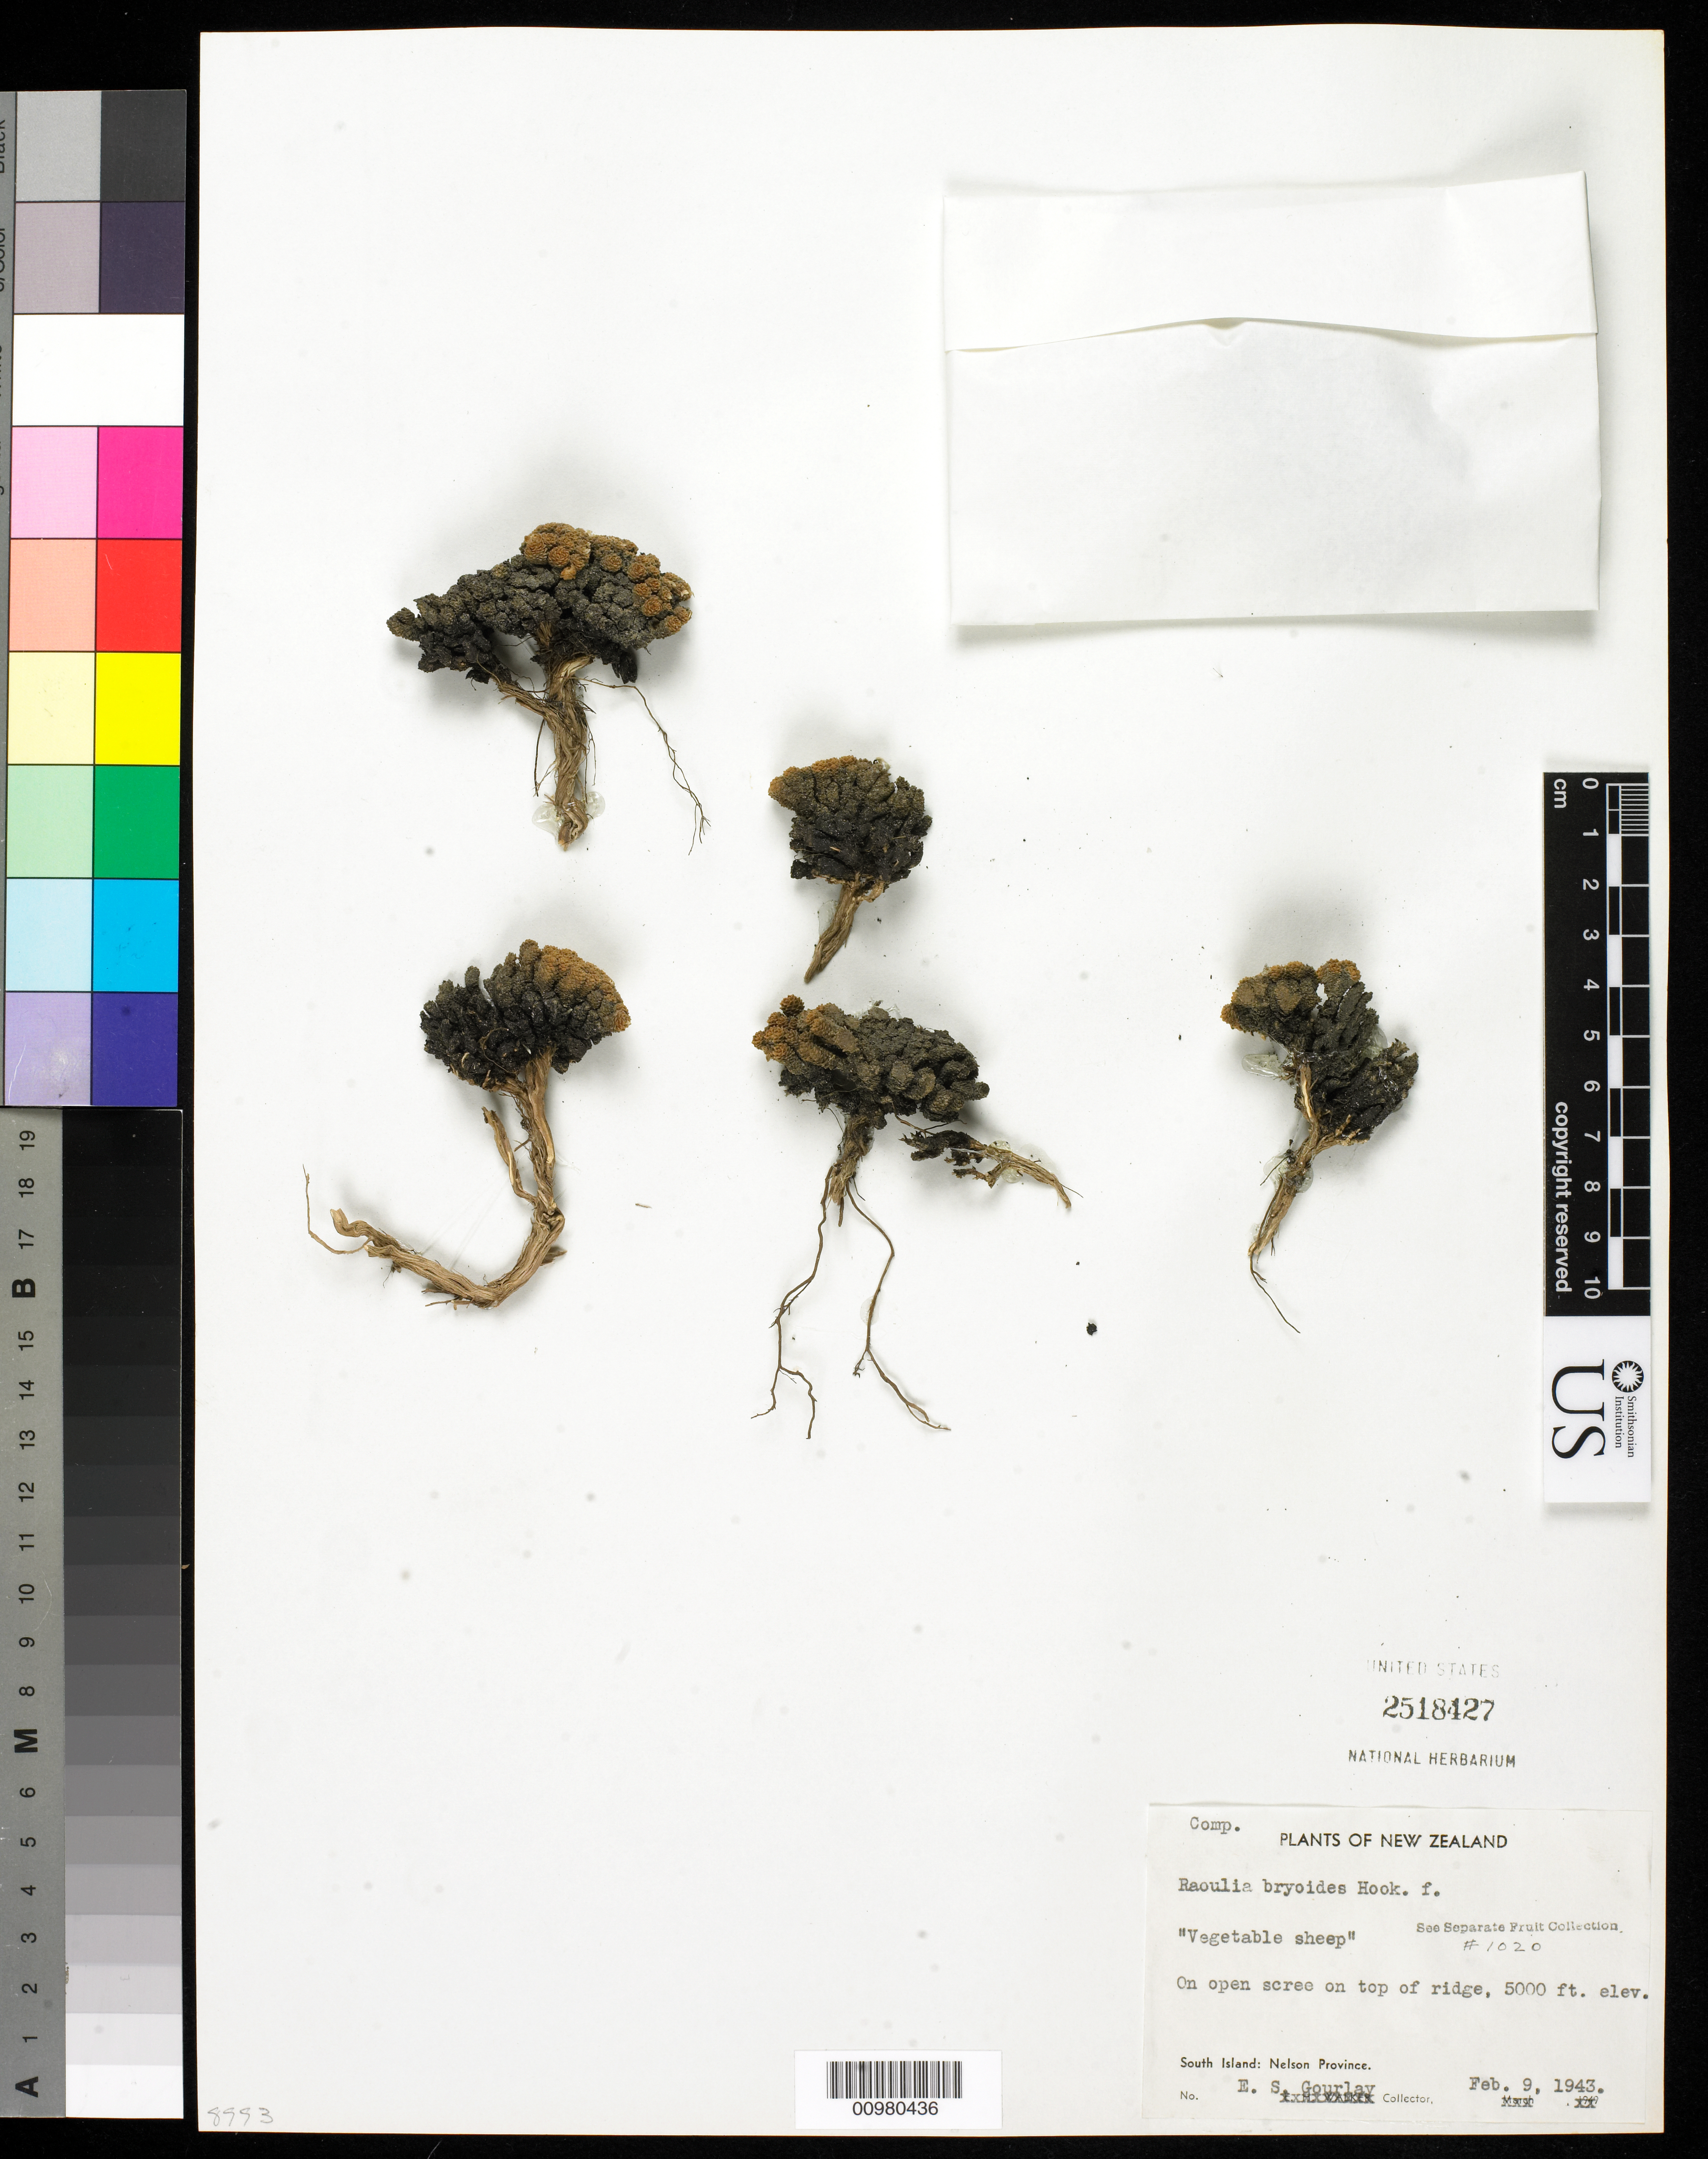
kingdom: Plantae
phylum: Tracheophyta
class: Magnoliopsida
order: Asterales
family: Asteraceae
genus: Raoulia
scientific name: Raoulia bryoides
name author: Hook.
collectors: E.S. Gourlay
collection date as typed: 09 Feb 1943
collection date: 1943-02-09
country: New Zealand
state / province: Nelson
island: South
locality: South Island: Nelson Province. On open scree on top of ridge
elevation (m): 1524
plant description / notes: see separate fruit collection #1020.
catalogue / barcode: US 2518427